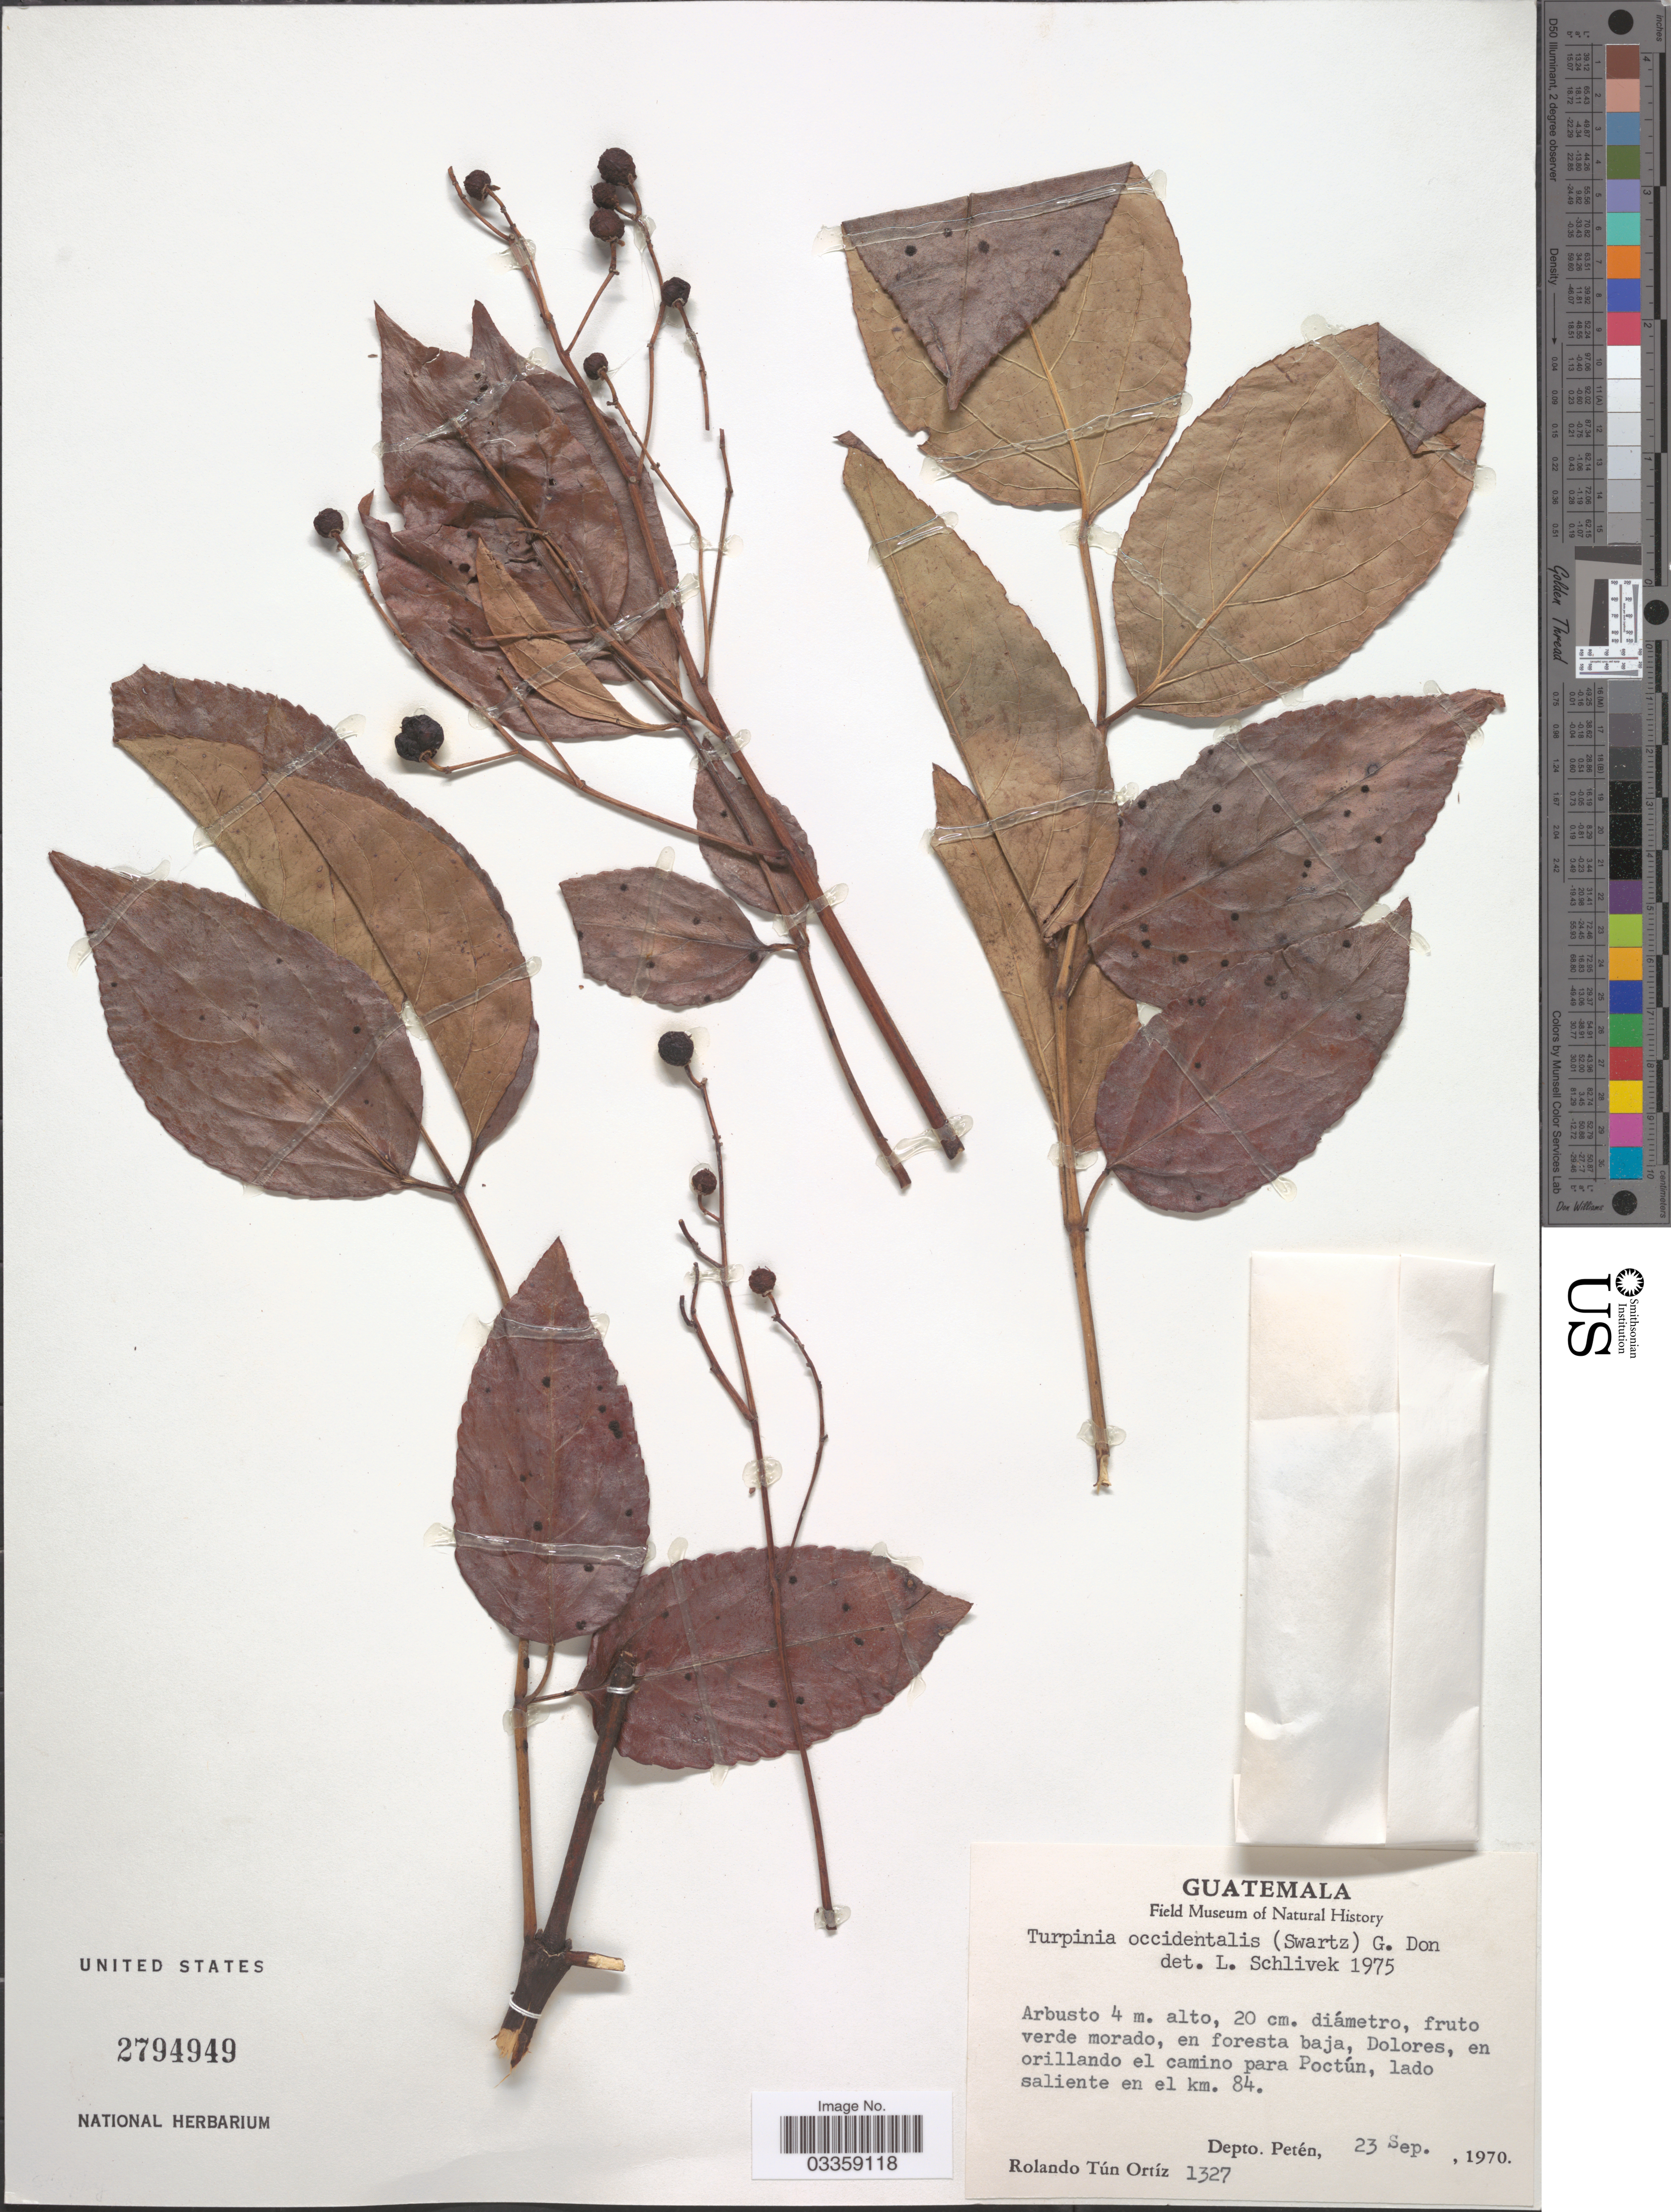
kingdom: Plantae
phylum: Tracheophyta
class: Magnoliopsida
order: Crossosomatales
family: Staphyleaceae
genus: Turpinia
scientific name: Turpinia occidentalis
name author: (Sw.) G. Don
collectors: R. T. Ortíz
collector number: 1327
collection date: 1970-09-23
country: Guatemala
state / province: El Petén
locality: Dolores, en orillando el camino para Poctún, lado saliente en el km. 84. Depto. Petén.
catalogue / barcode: US 2794949